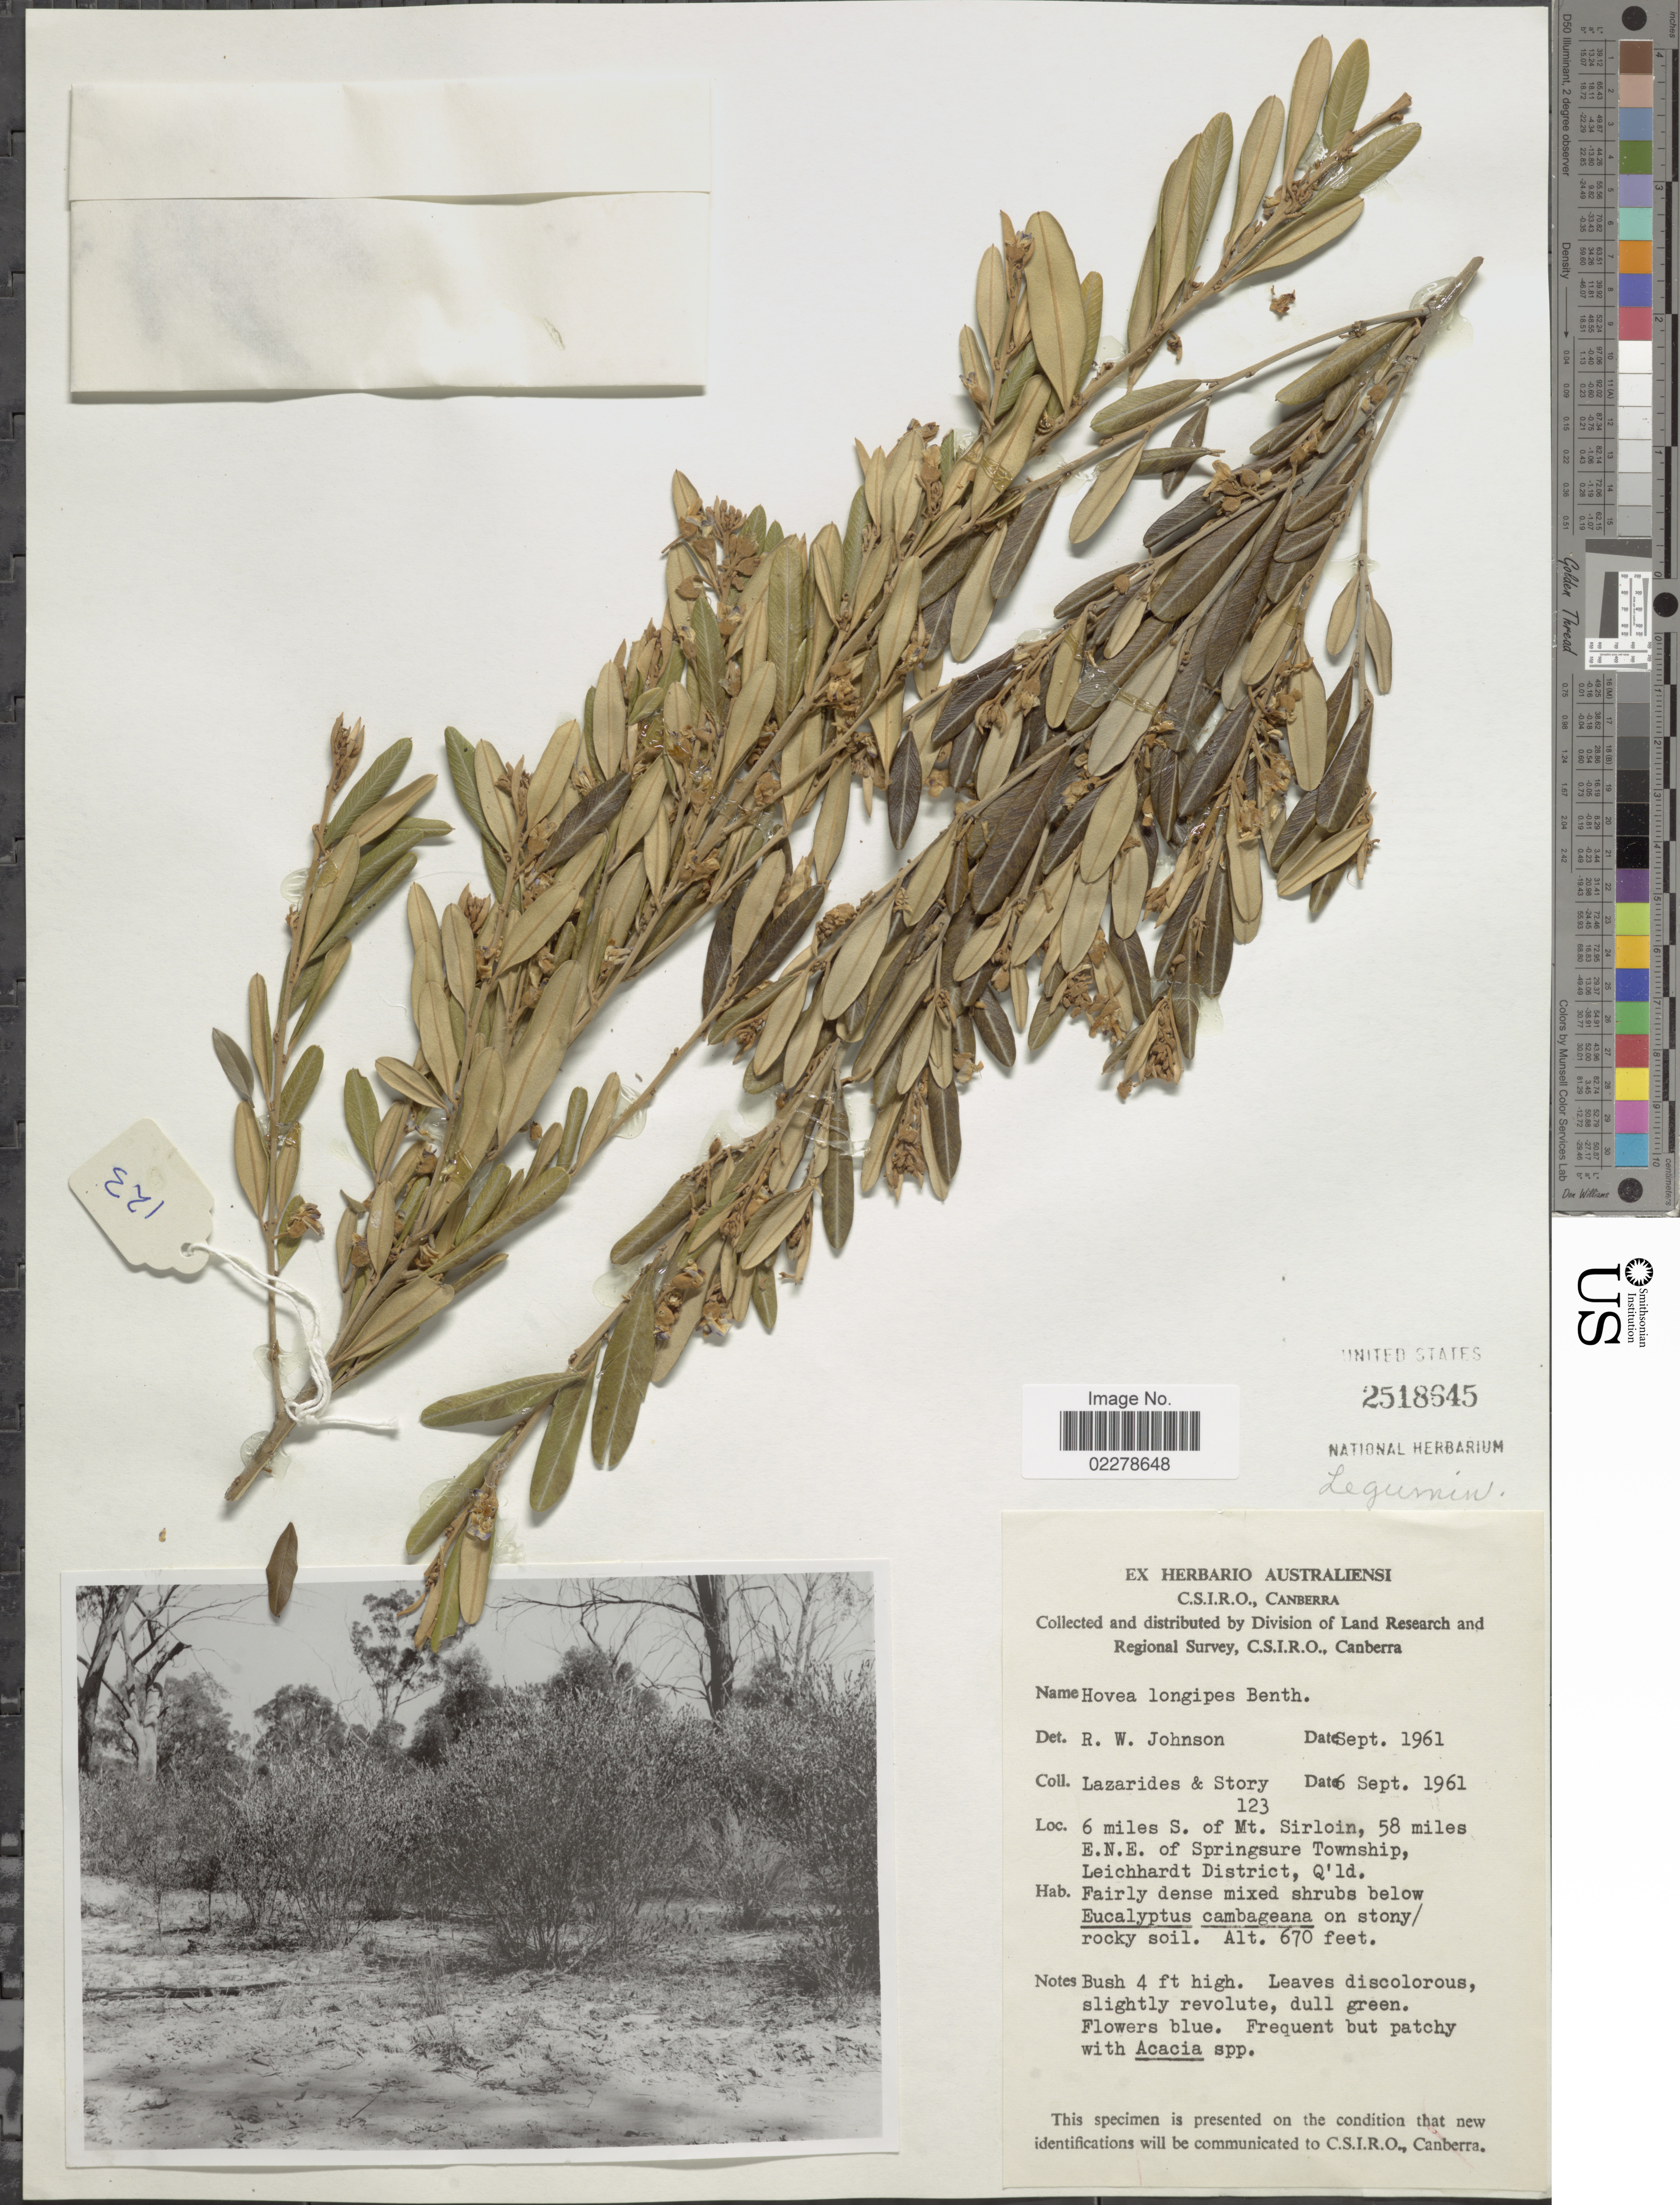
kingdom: Plantae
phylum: Tracheophyta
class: Magnoliopsida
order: Fabales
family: Fabaceae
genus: Hovea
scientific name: Hovea longipes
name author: Benth.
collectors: M. Lazarides & -. Story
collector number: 123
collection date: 1961-09-06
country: Australia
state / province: Queensland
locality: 6 miles S. of Mt. Sirloin, 58 miles E.N.E. of Springsure Townshop, Leicchardt District, Q'ld.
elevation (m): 204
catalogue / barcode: US 2518645